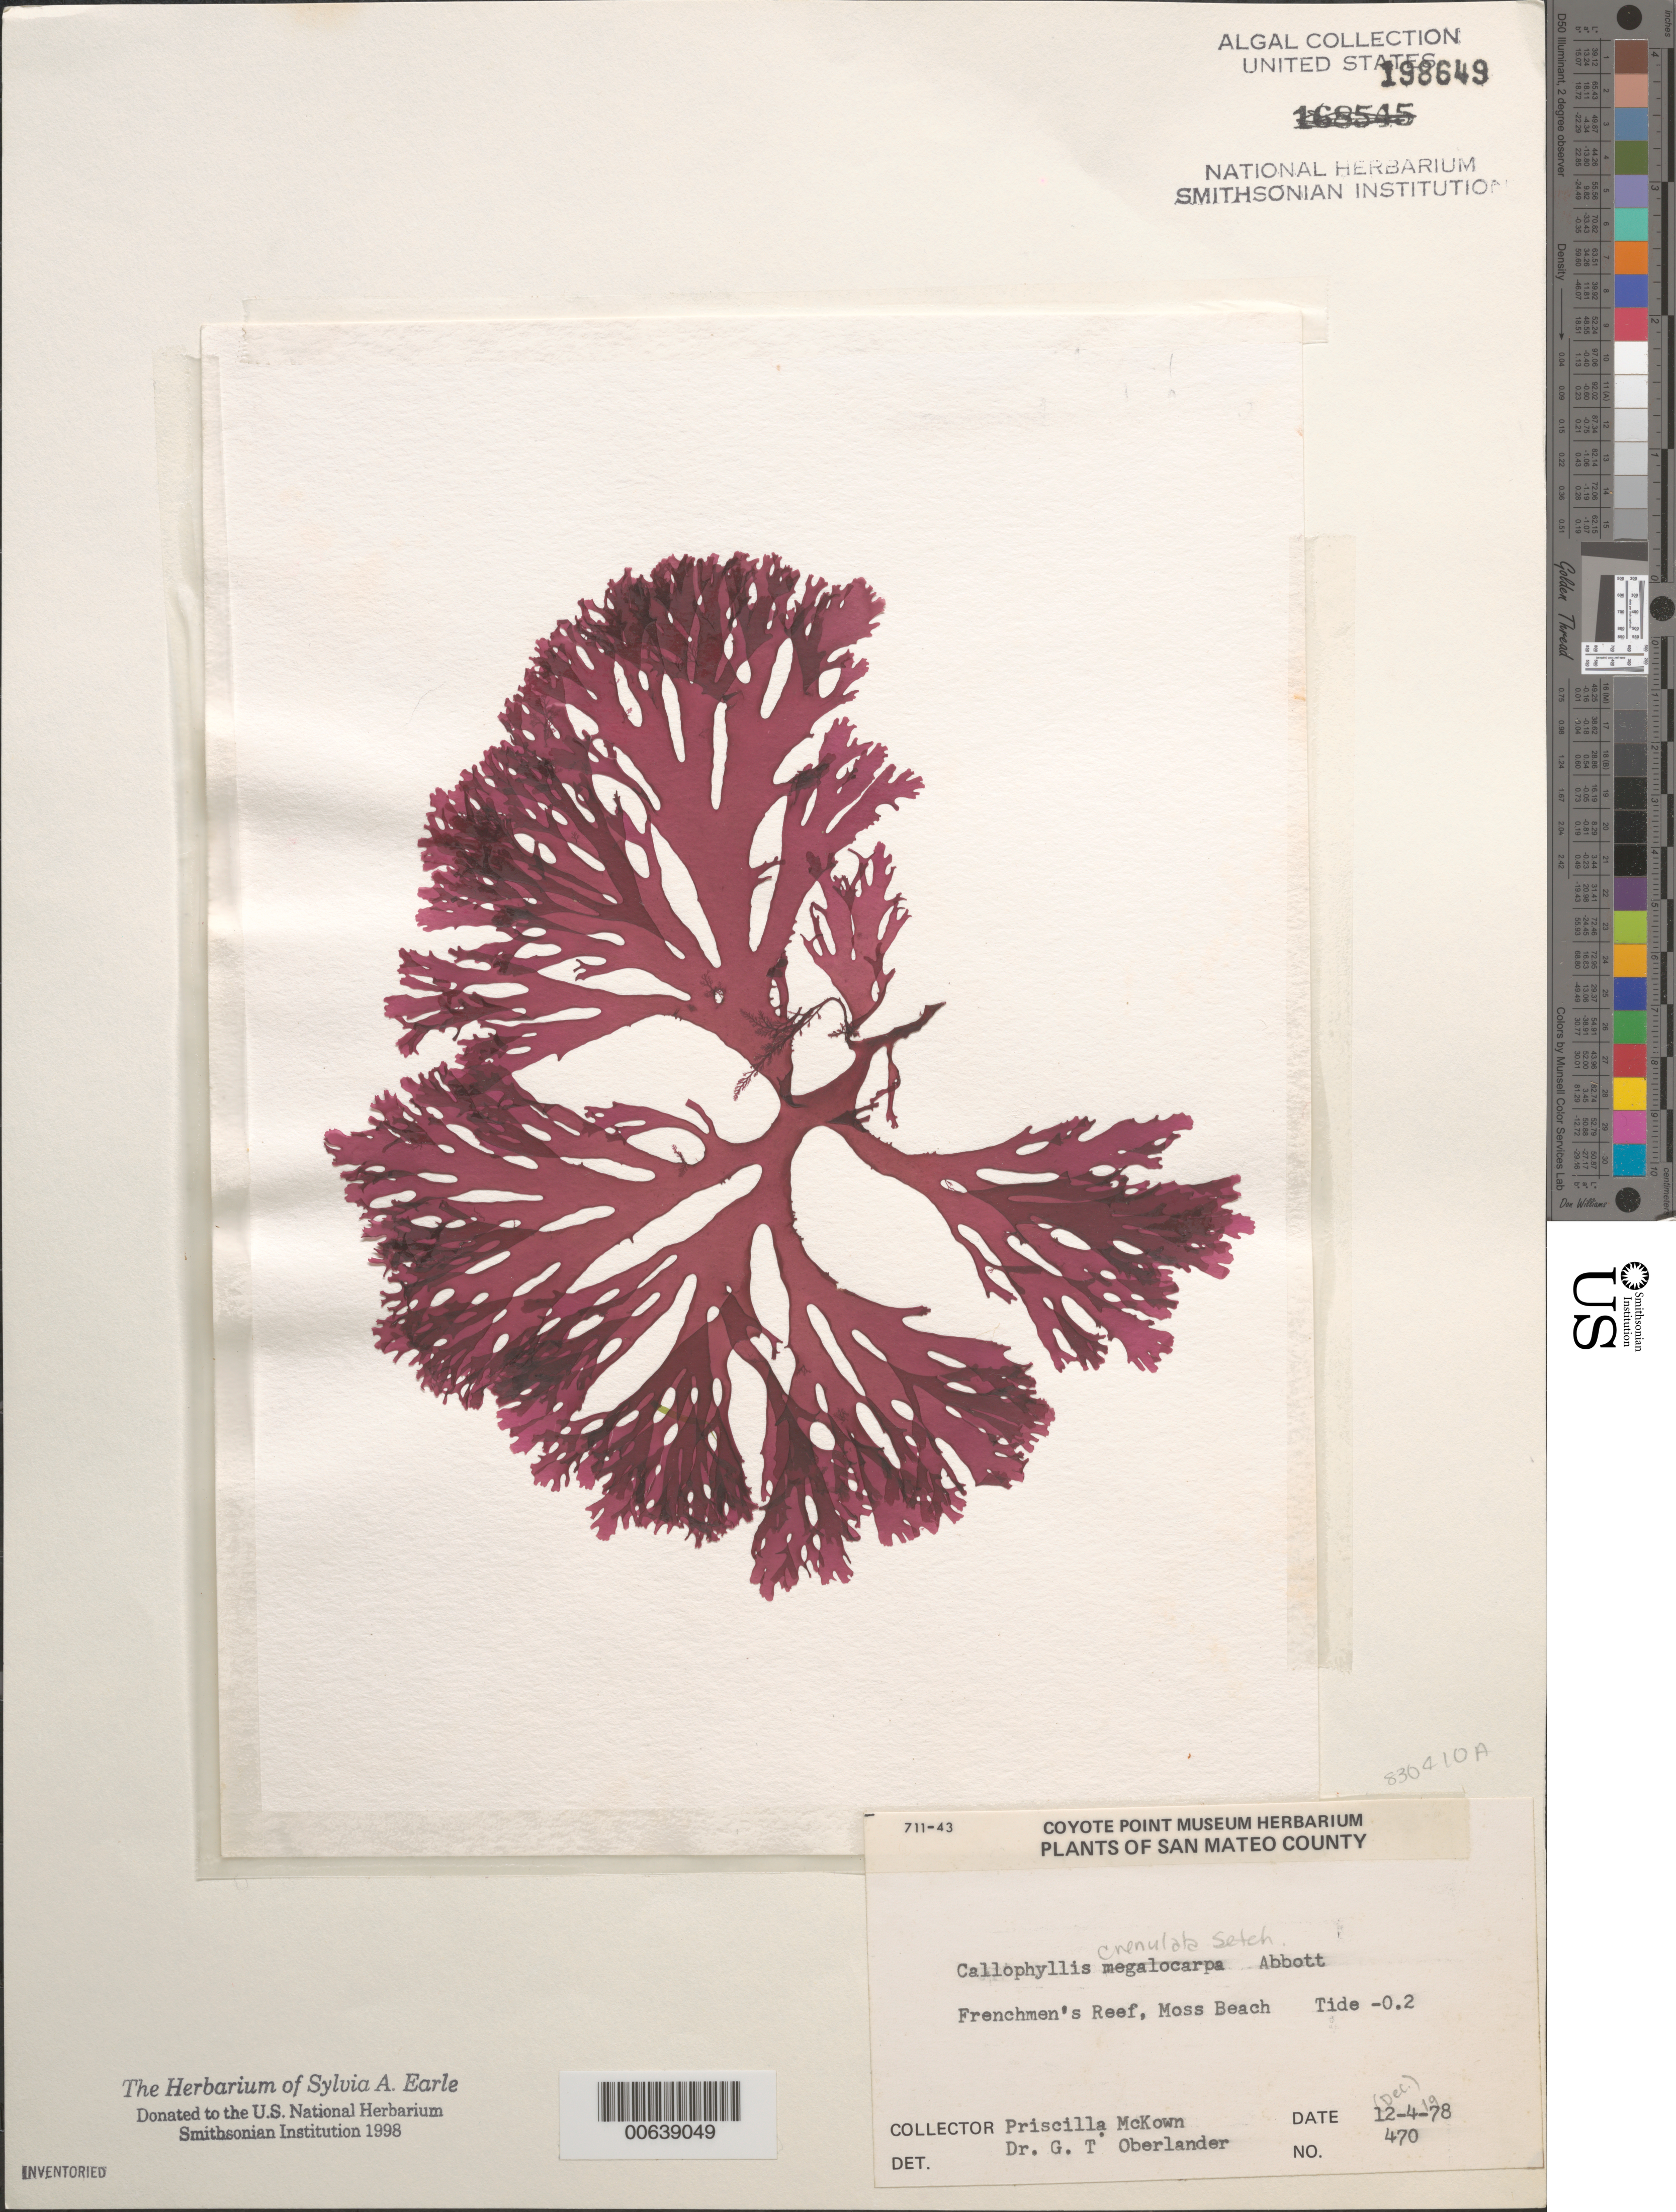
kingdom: Plantae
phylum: Rhodophyta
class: Florideophyceae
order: Gigartinales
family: Kallymeniaceae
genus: Callophyllis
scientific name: Callophyllis crenulata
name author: Setch.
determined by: Oberlander, G. T.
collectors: P. McKown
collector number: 470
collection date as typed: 04 Dec 1978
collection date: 1978-12-04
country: United States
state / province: California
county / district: San Mateo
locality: Frenchman's Reef, Moss Beach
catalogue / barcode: US 198649